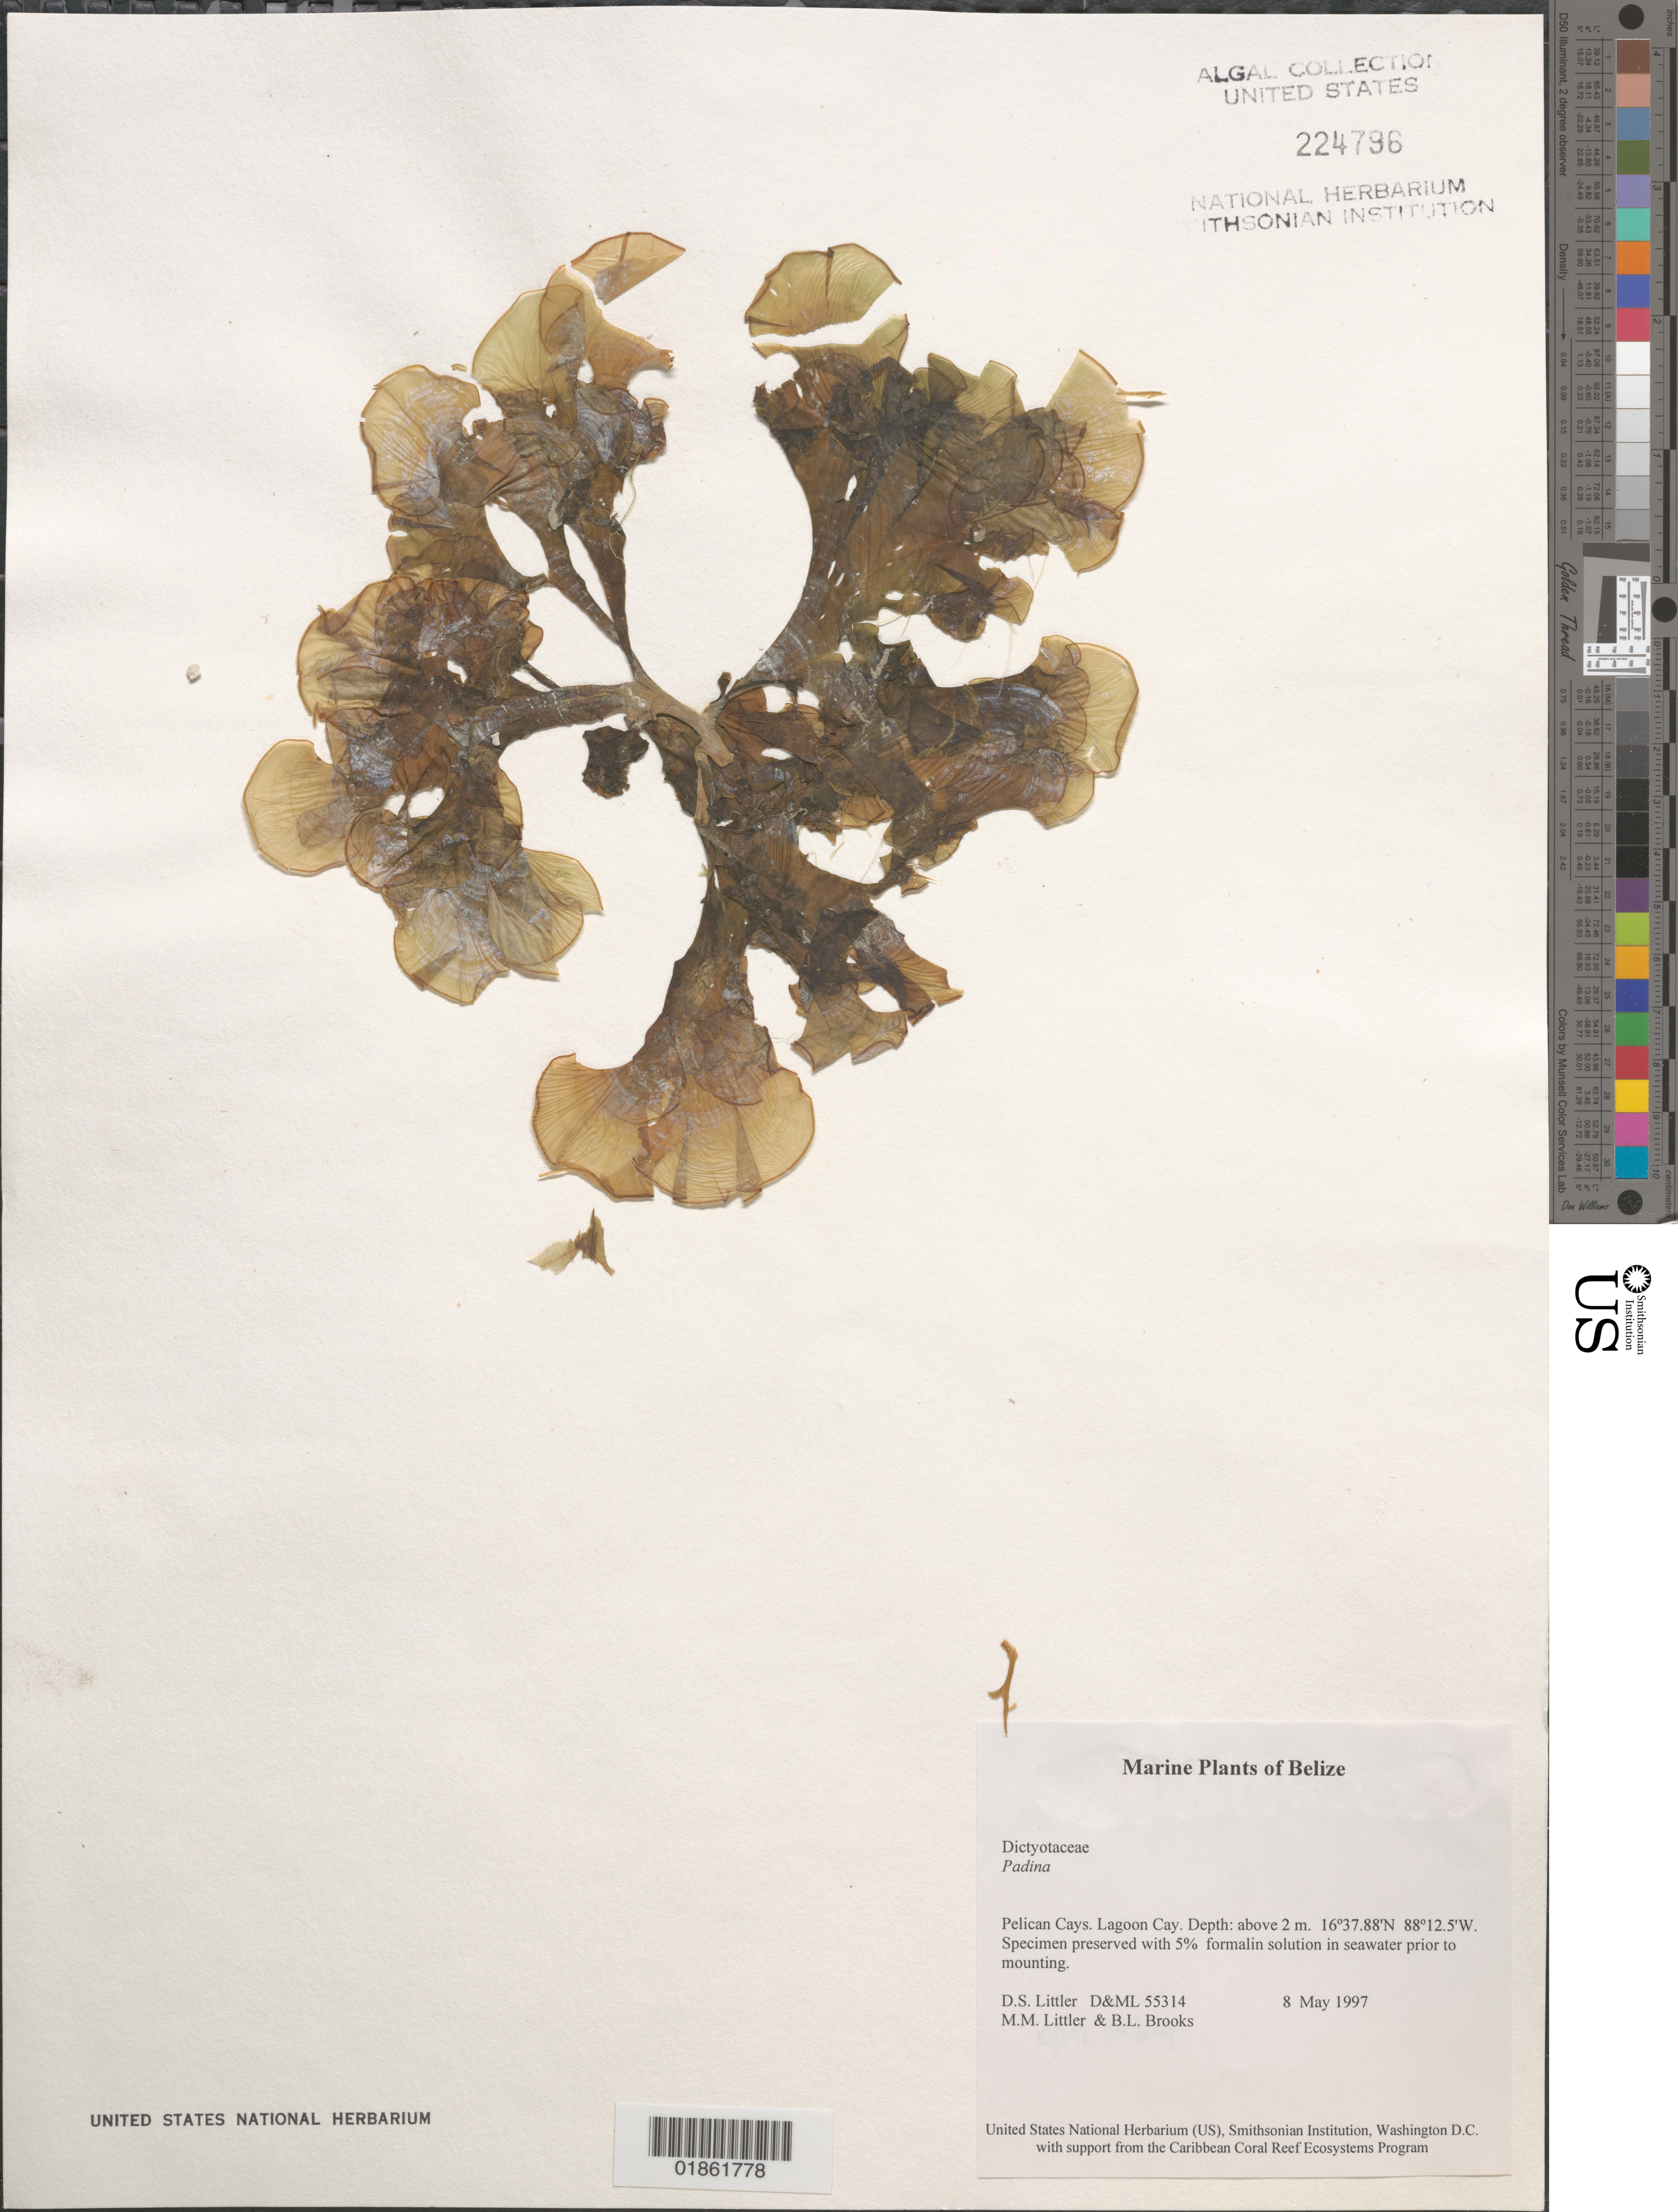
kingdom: Chromista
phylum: Ochrophyta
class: Phaeophyceae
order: Dictyotales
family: Dictyotaceae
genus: Padina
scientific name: Padina sp.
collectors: D. S. Littler & M. M. Littler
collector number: D&ML 55314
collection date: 1997-05-08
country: Belize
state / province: Stann Creek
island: Lagoon Cay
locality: Pelican Cays. Lagoon Cay.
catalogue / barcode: US 224796